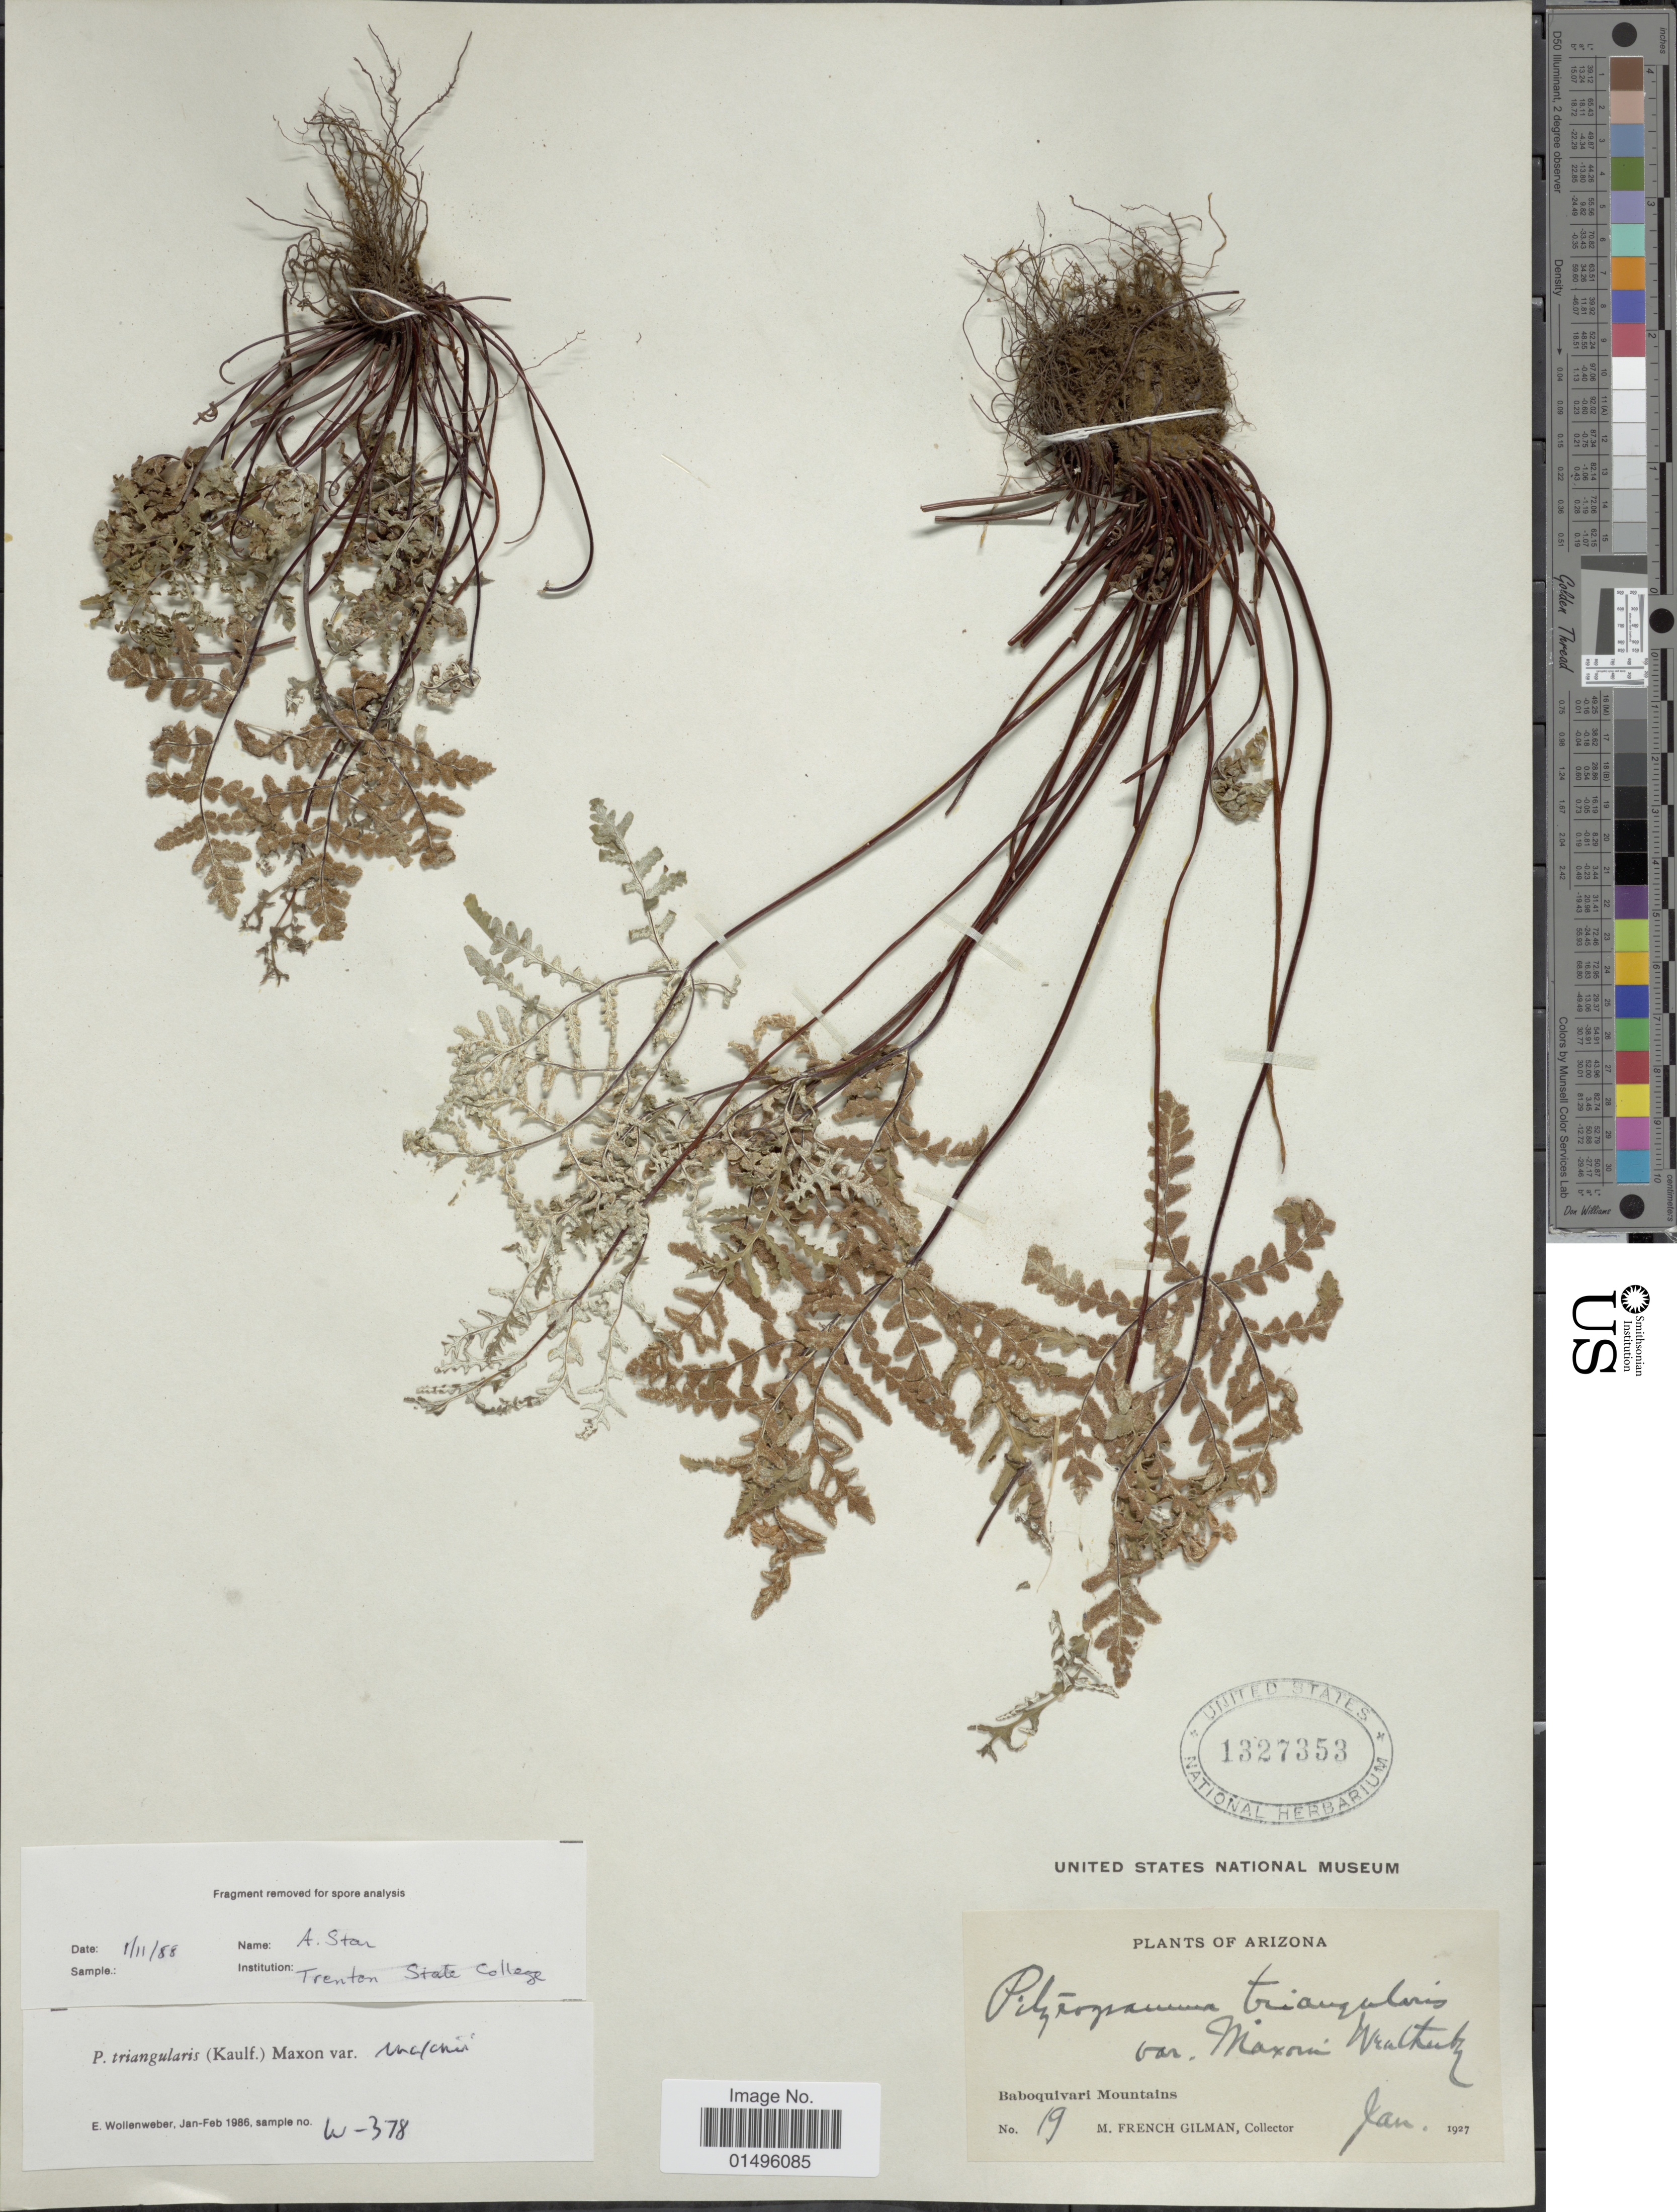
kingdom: Plantae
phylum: Tracheophyta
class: Polypodiopsida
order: Polypodiales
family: Pteridaceae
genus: Pentagramma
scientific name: Pentagramma maxonii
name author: (Weath.) Schuettp. & Windham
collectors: M. F. Gilman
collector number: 19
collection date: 1927-01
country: United States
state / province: Arizona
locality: Arizona, Baboqnivari Canyon.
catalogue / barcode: US 1327353